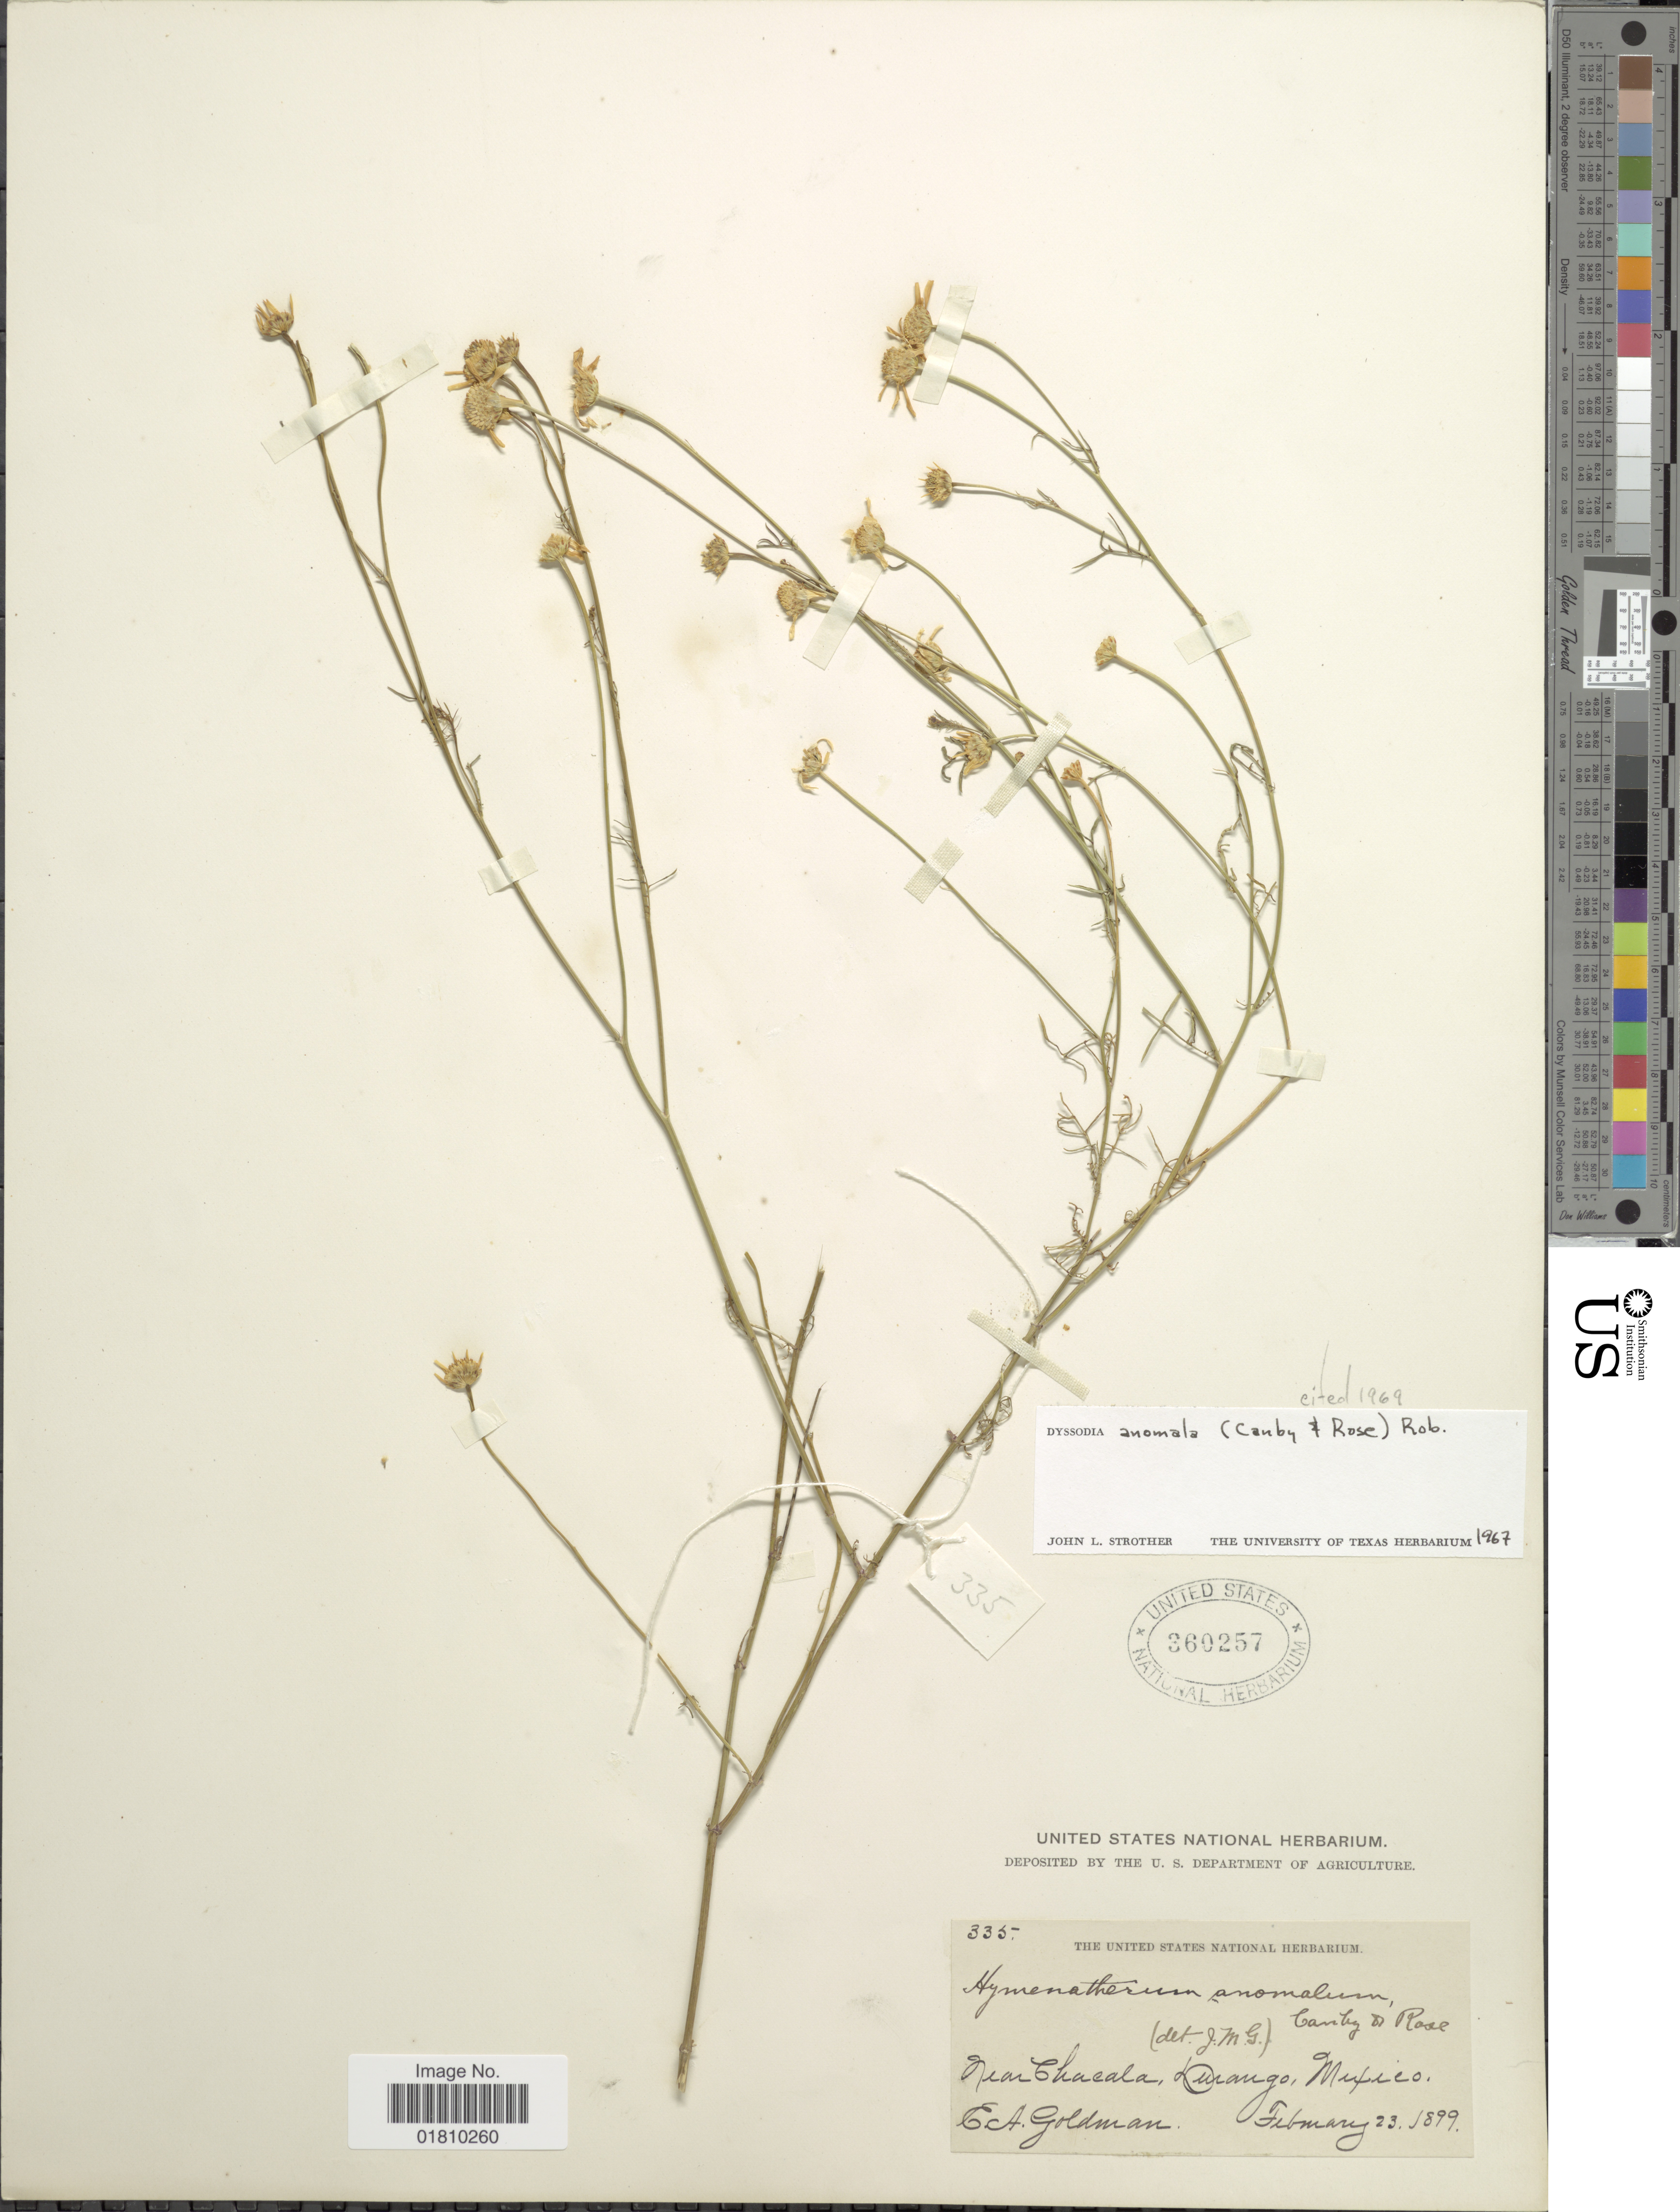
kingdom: Plantae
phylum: Tracheophyta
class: Magnoliopsida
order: Asterales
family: Asteraceae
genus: Adenophyllum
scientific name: Adenophyllum anomalum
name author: (Canby) Strother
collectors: E. A. Goldman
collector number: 335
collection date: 1899-02-23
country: Mexico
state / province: Durango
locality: Near Chacalo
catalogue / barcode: US 360257